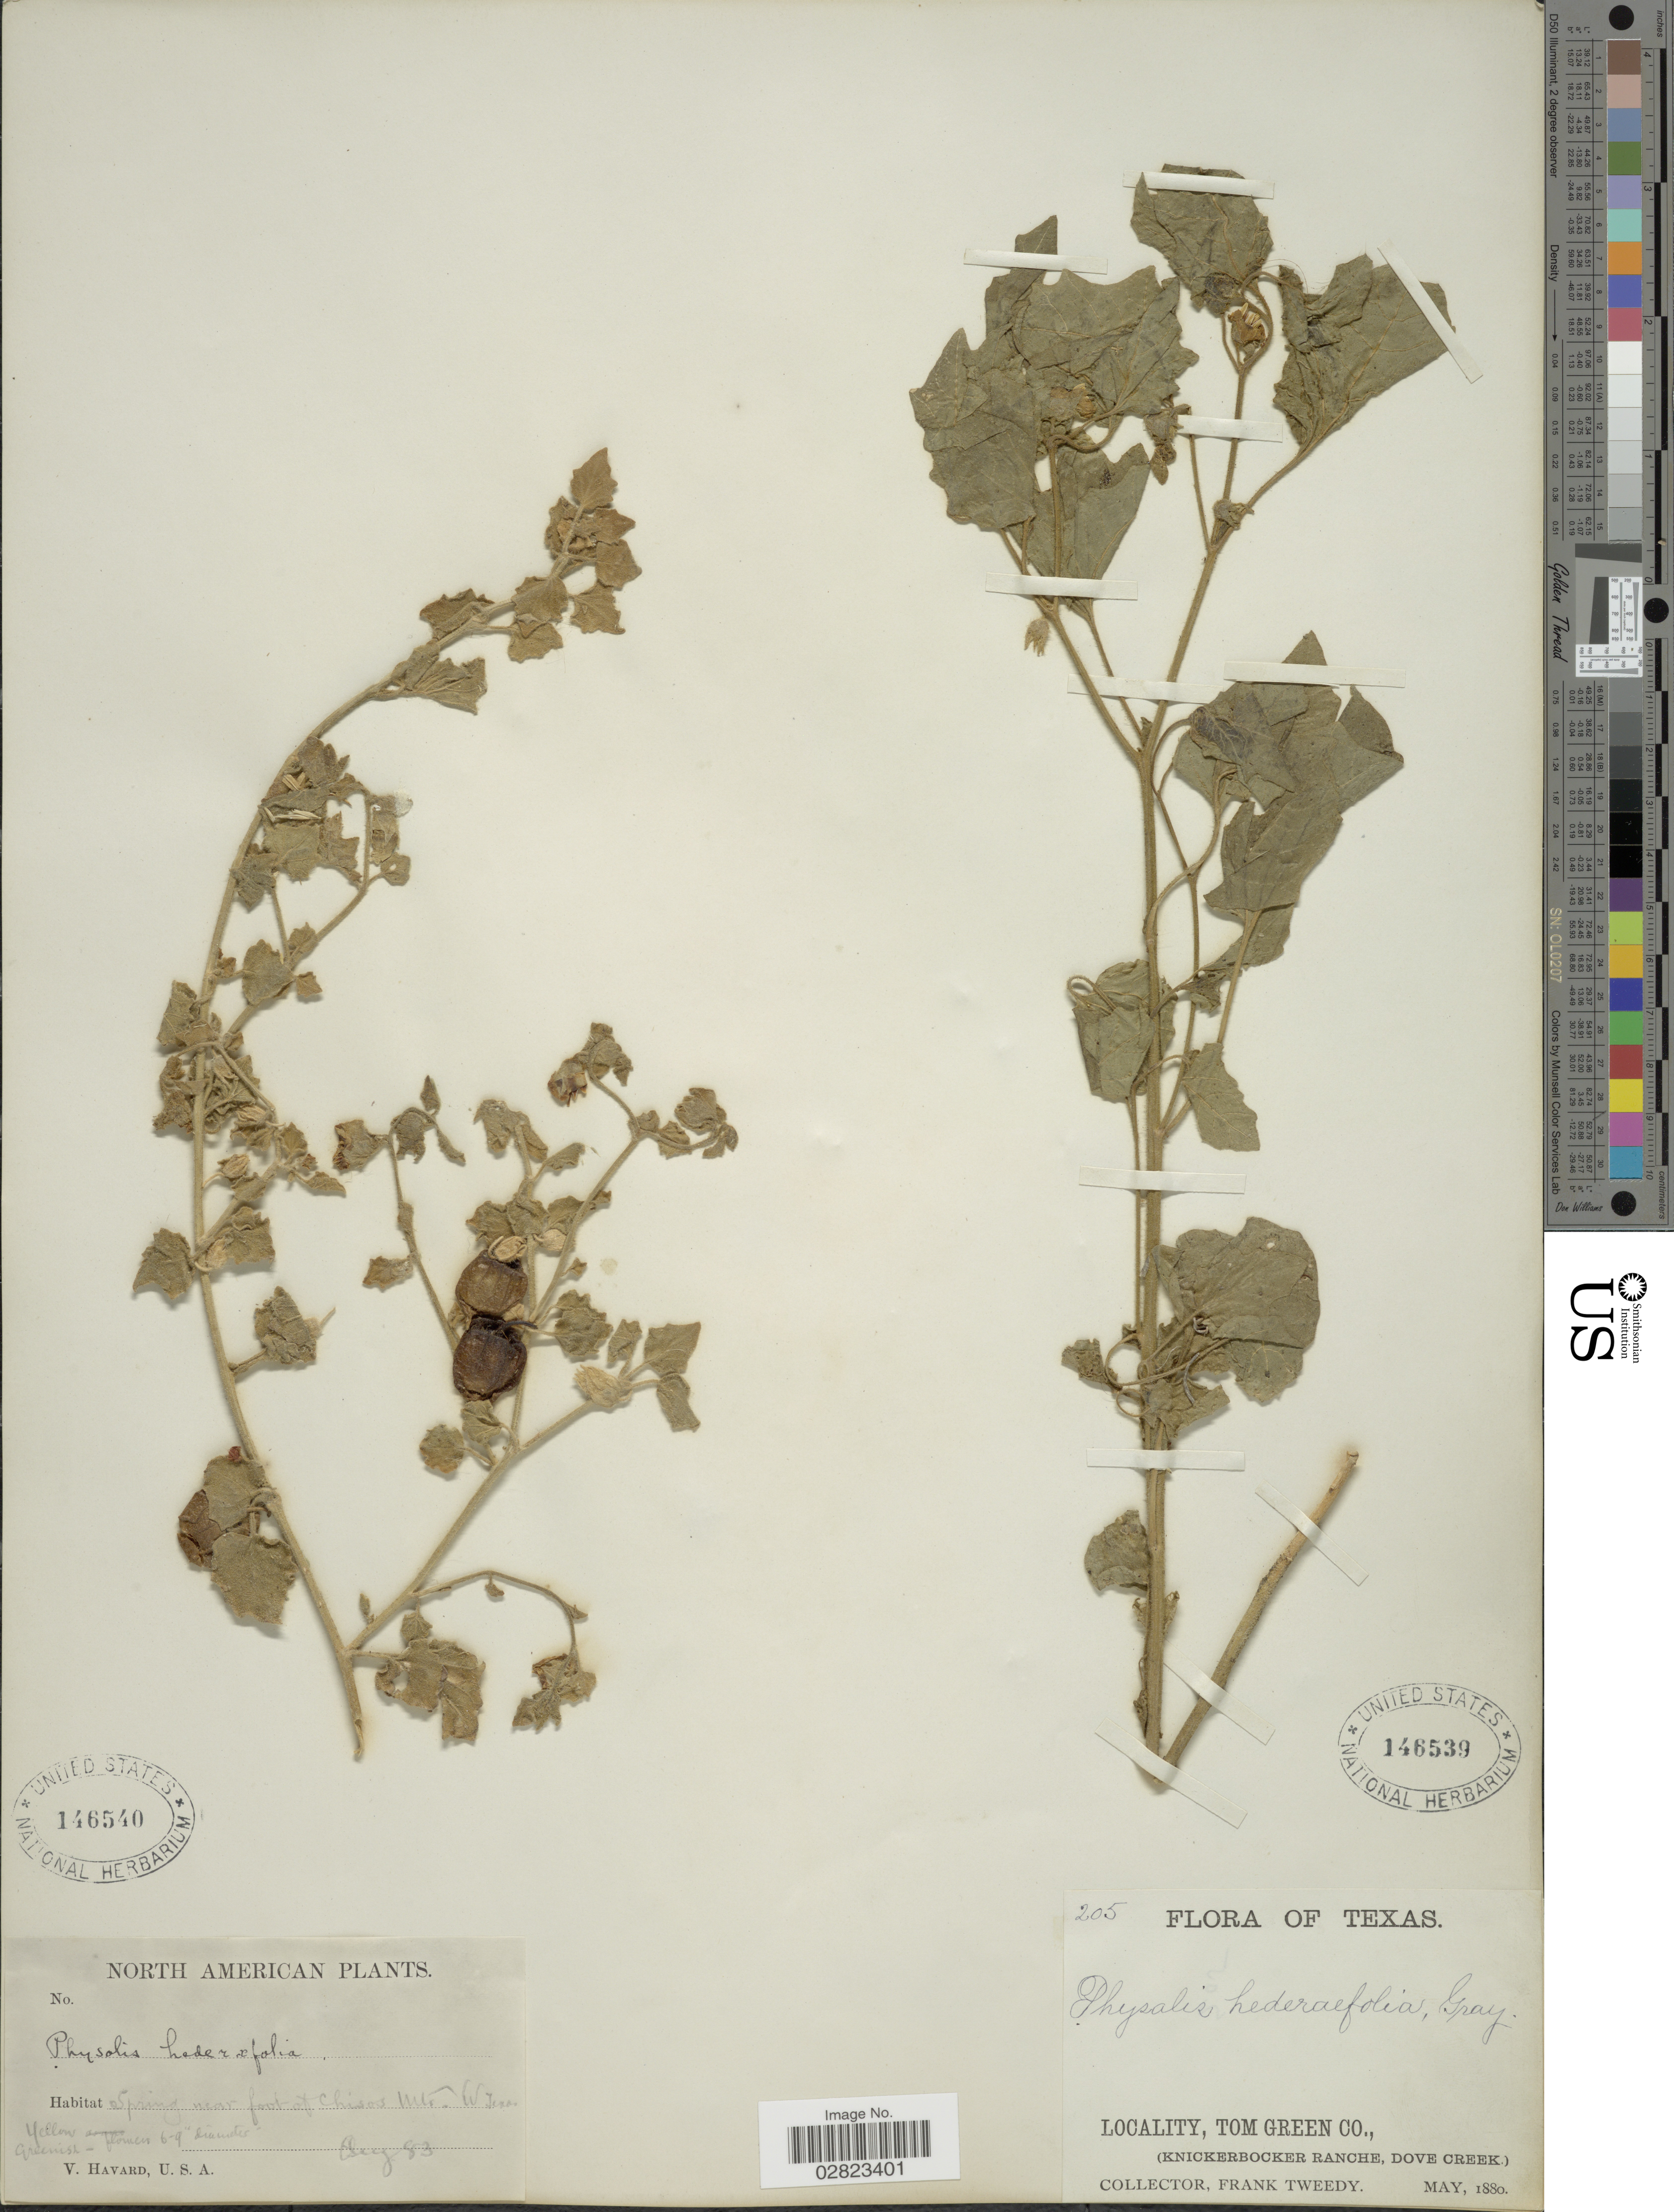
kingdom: Plantae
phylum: Tracheophyta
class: Magnoliopsida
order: Solanales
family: Solanaceae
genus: Physalis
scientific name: Physalis hederifolia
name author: A. Gray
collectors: V. Havard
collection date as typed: Transcribed d/m/y: /8/83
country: United States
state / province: Texas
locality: Spring near foot of Chisos Mts. W. Texas.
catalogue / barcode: US 146540